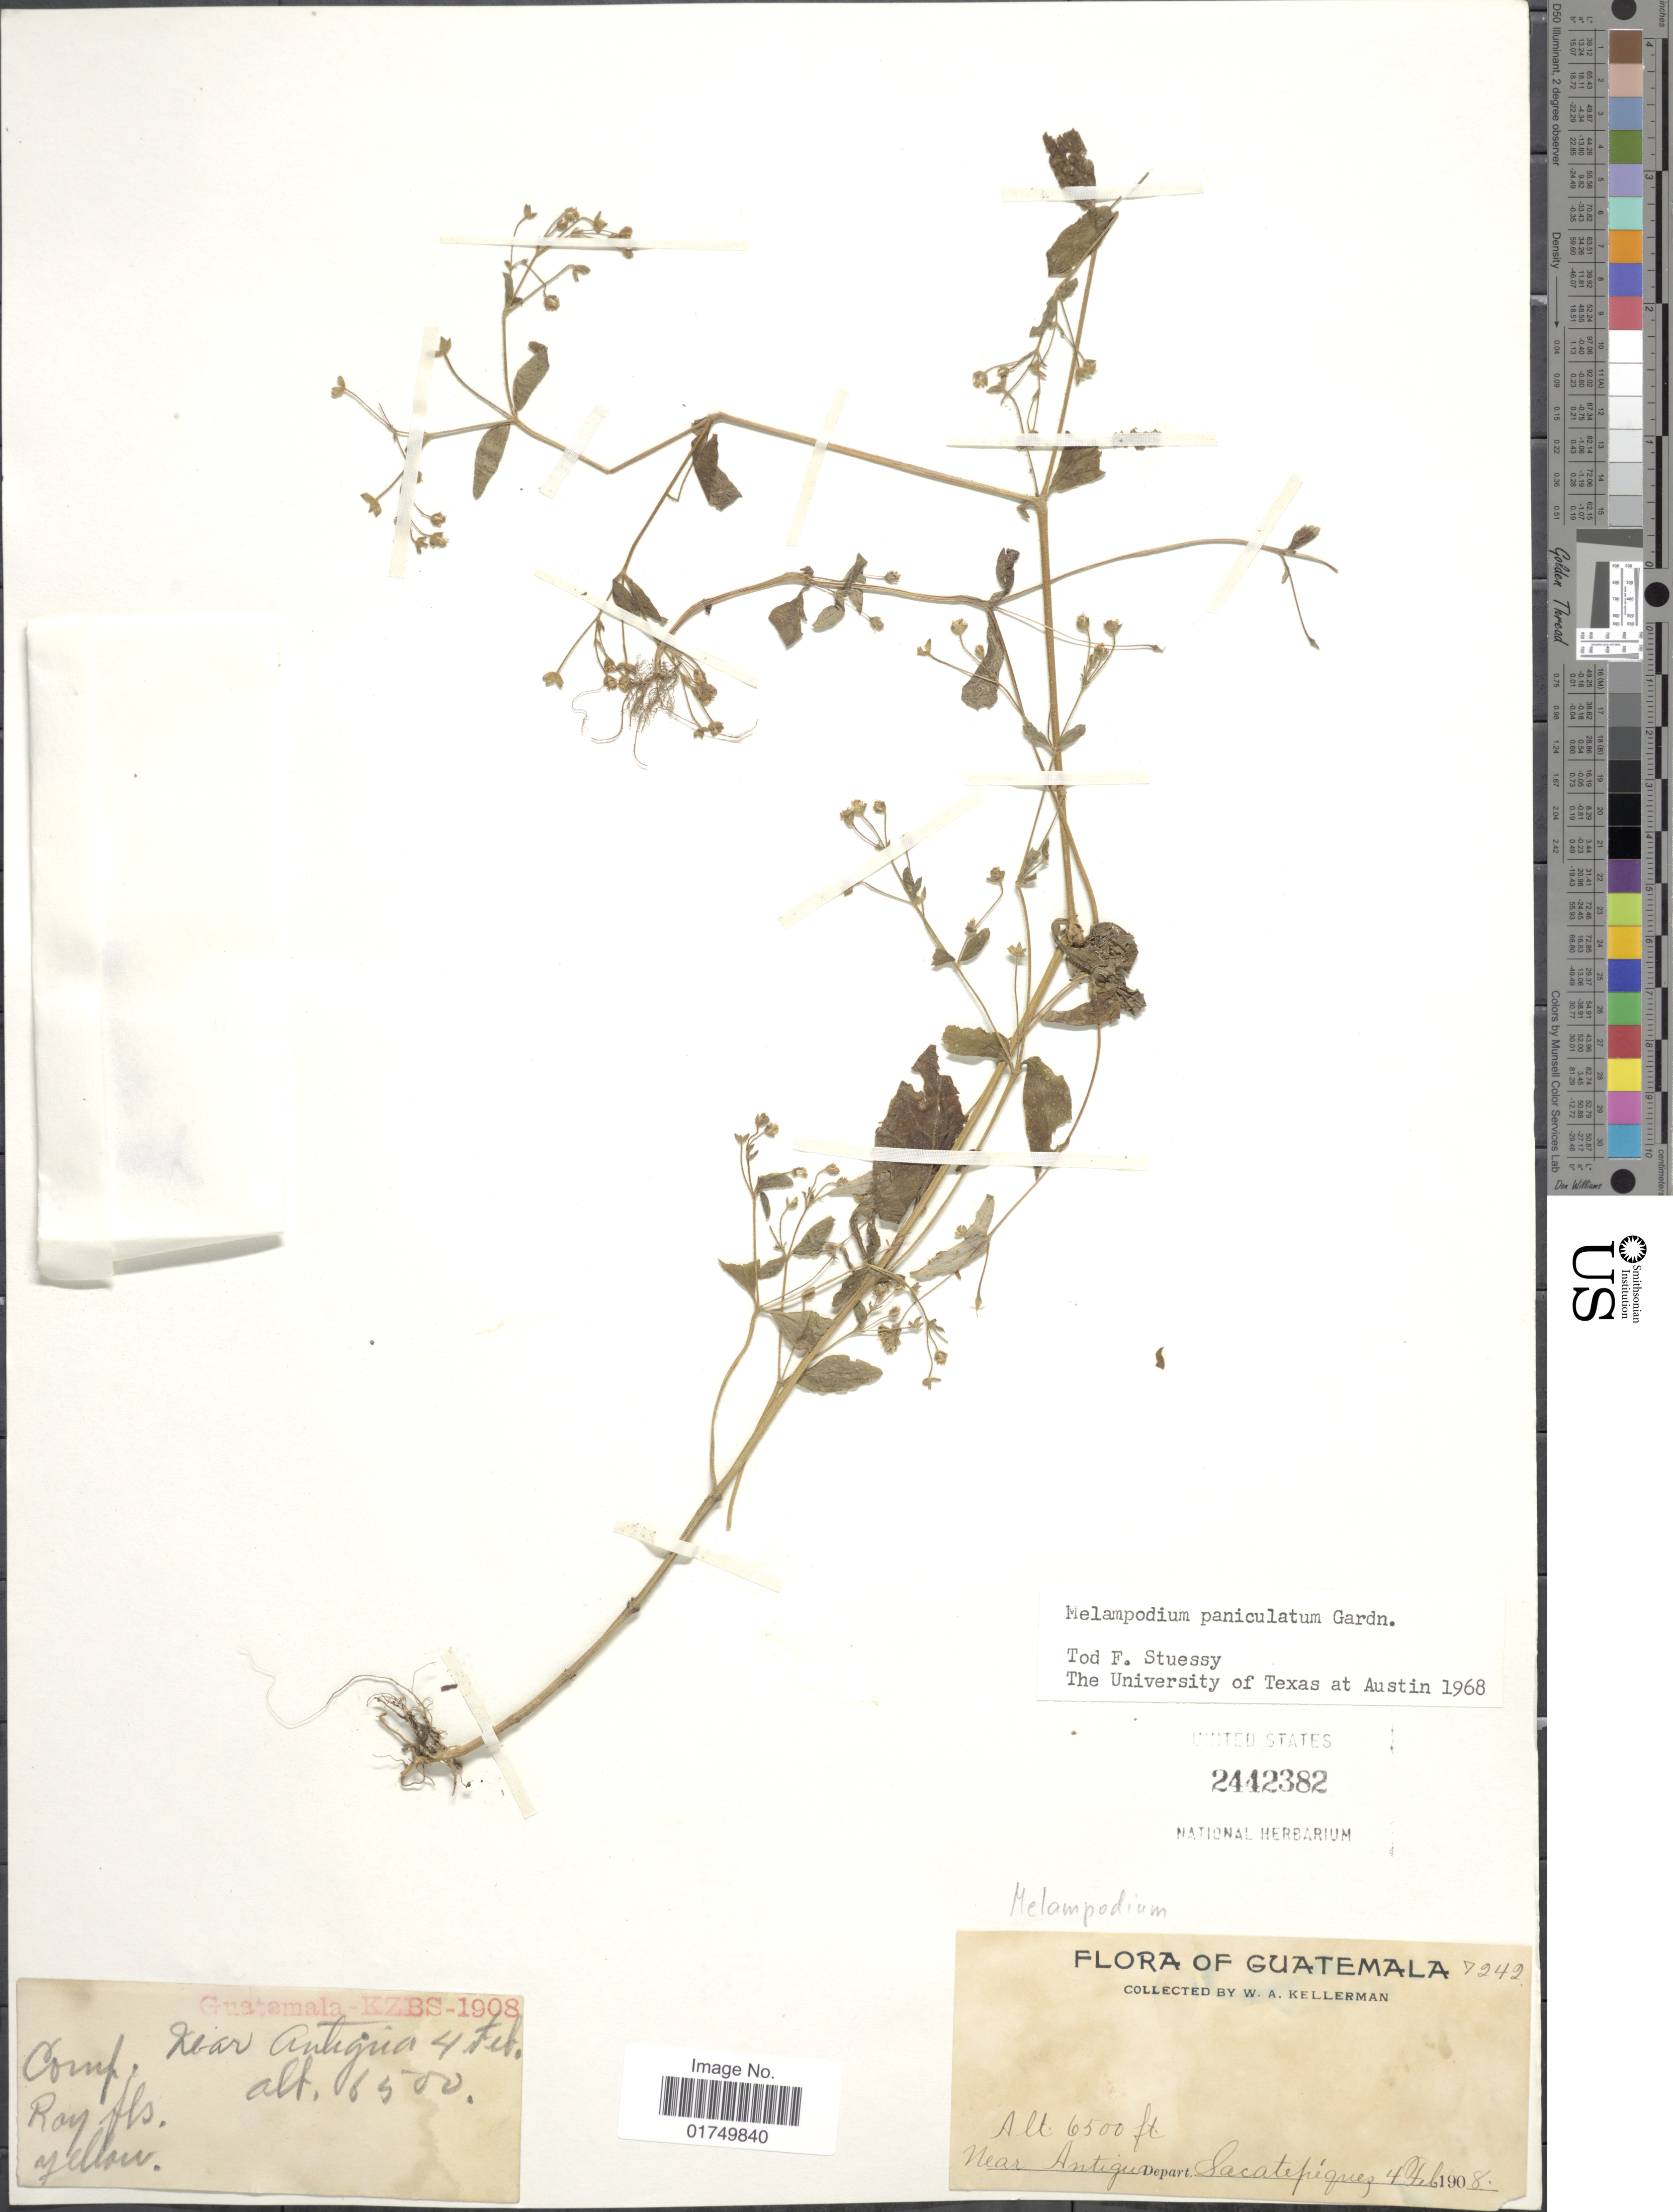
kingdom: Plantae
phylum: Tracheophyta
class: Magnoliopsida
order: Asterales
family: Asteraceae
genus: Melampodium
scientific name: Melampodium paniculatum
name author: Gardner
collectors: W. Kellerman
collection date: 1908-02-04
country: Guatemala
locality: Near Antigua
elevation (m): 1981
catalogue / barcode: US 2442382